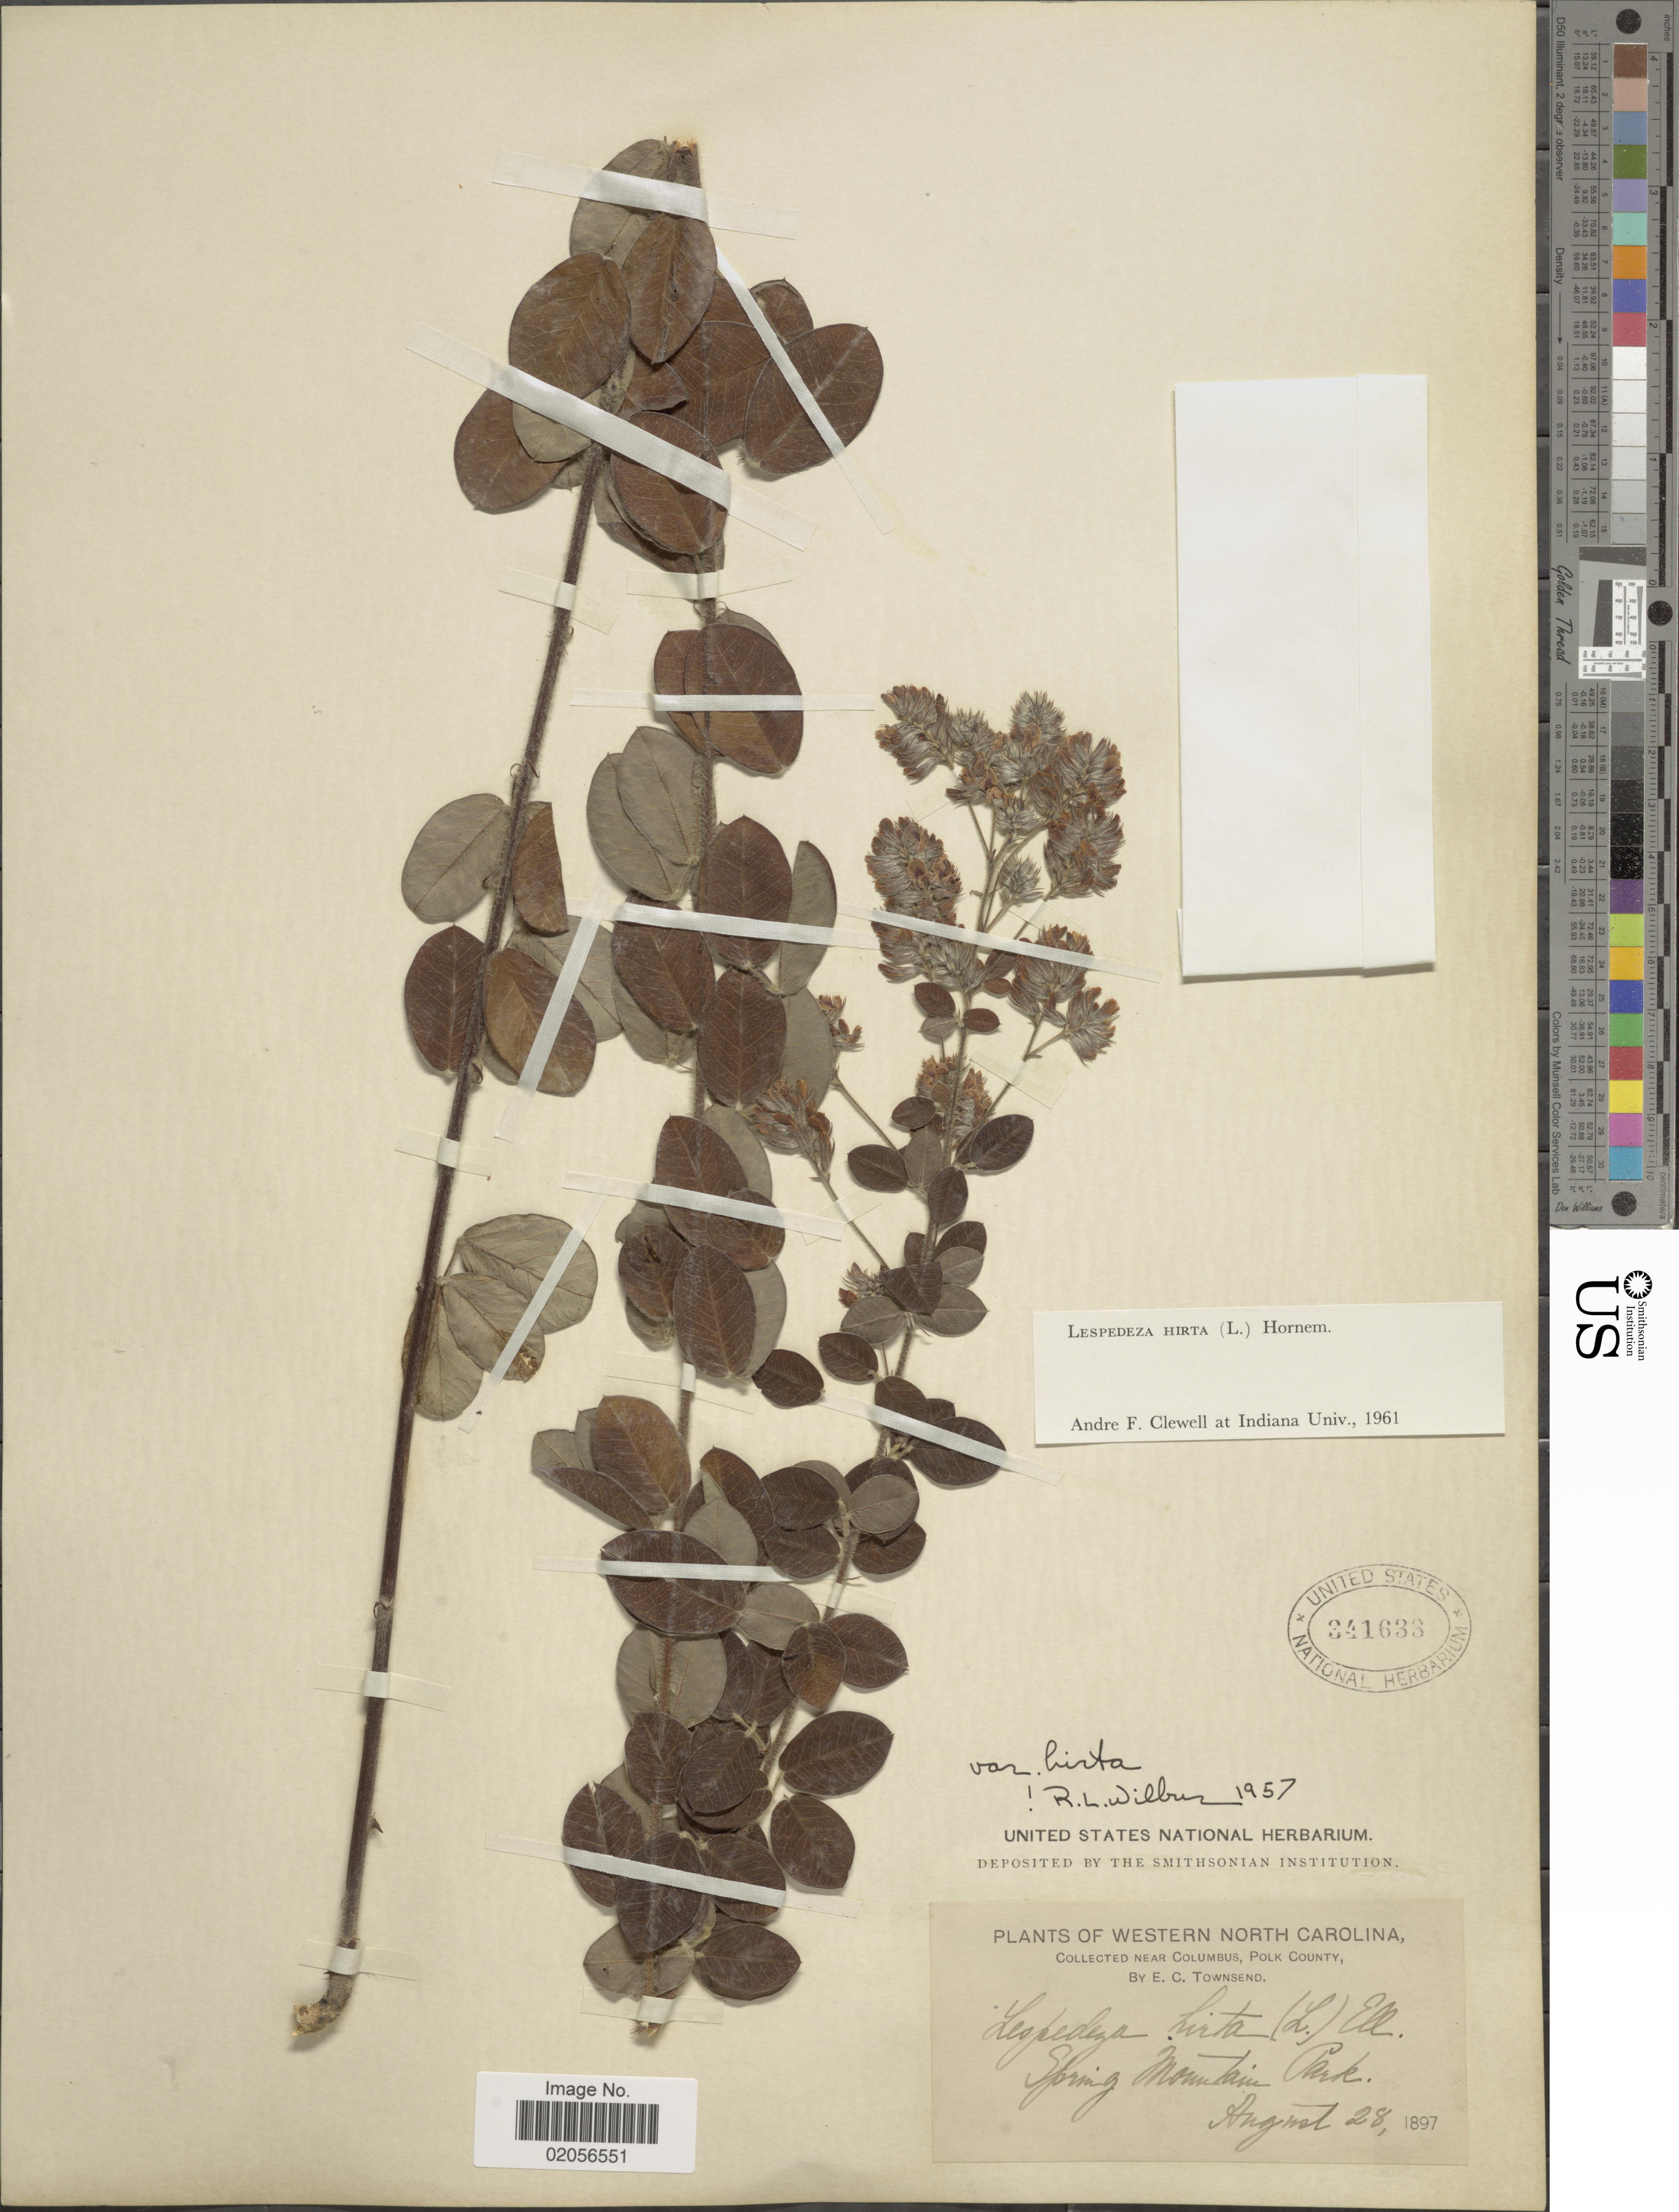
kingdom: Plantae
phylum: Tracheophyta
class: Magnoliopsida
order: Fabales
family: Fabaceae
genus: Lespedeza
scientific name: Lespedeza hirta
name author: (L.) Hornem.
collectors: E. C. Townsend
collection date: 1897-08-28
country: United States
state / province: North Carolina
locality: Western North Carolina, near Columbus, Polk County, Spring Mountain Park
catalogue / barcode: US 341633